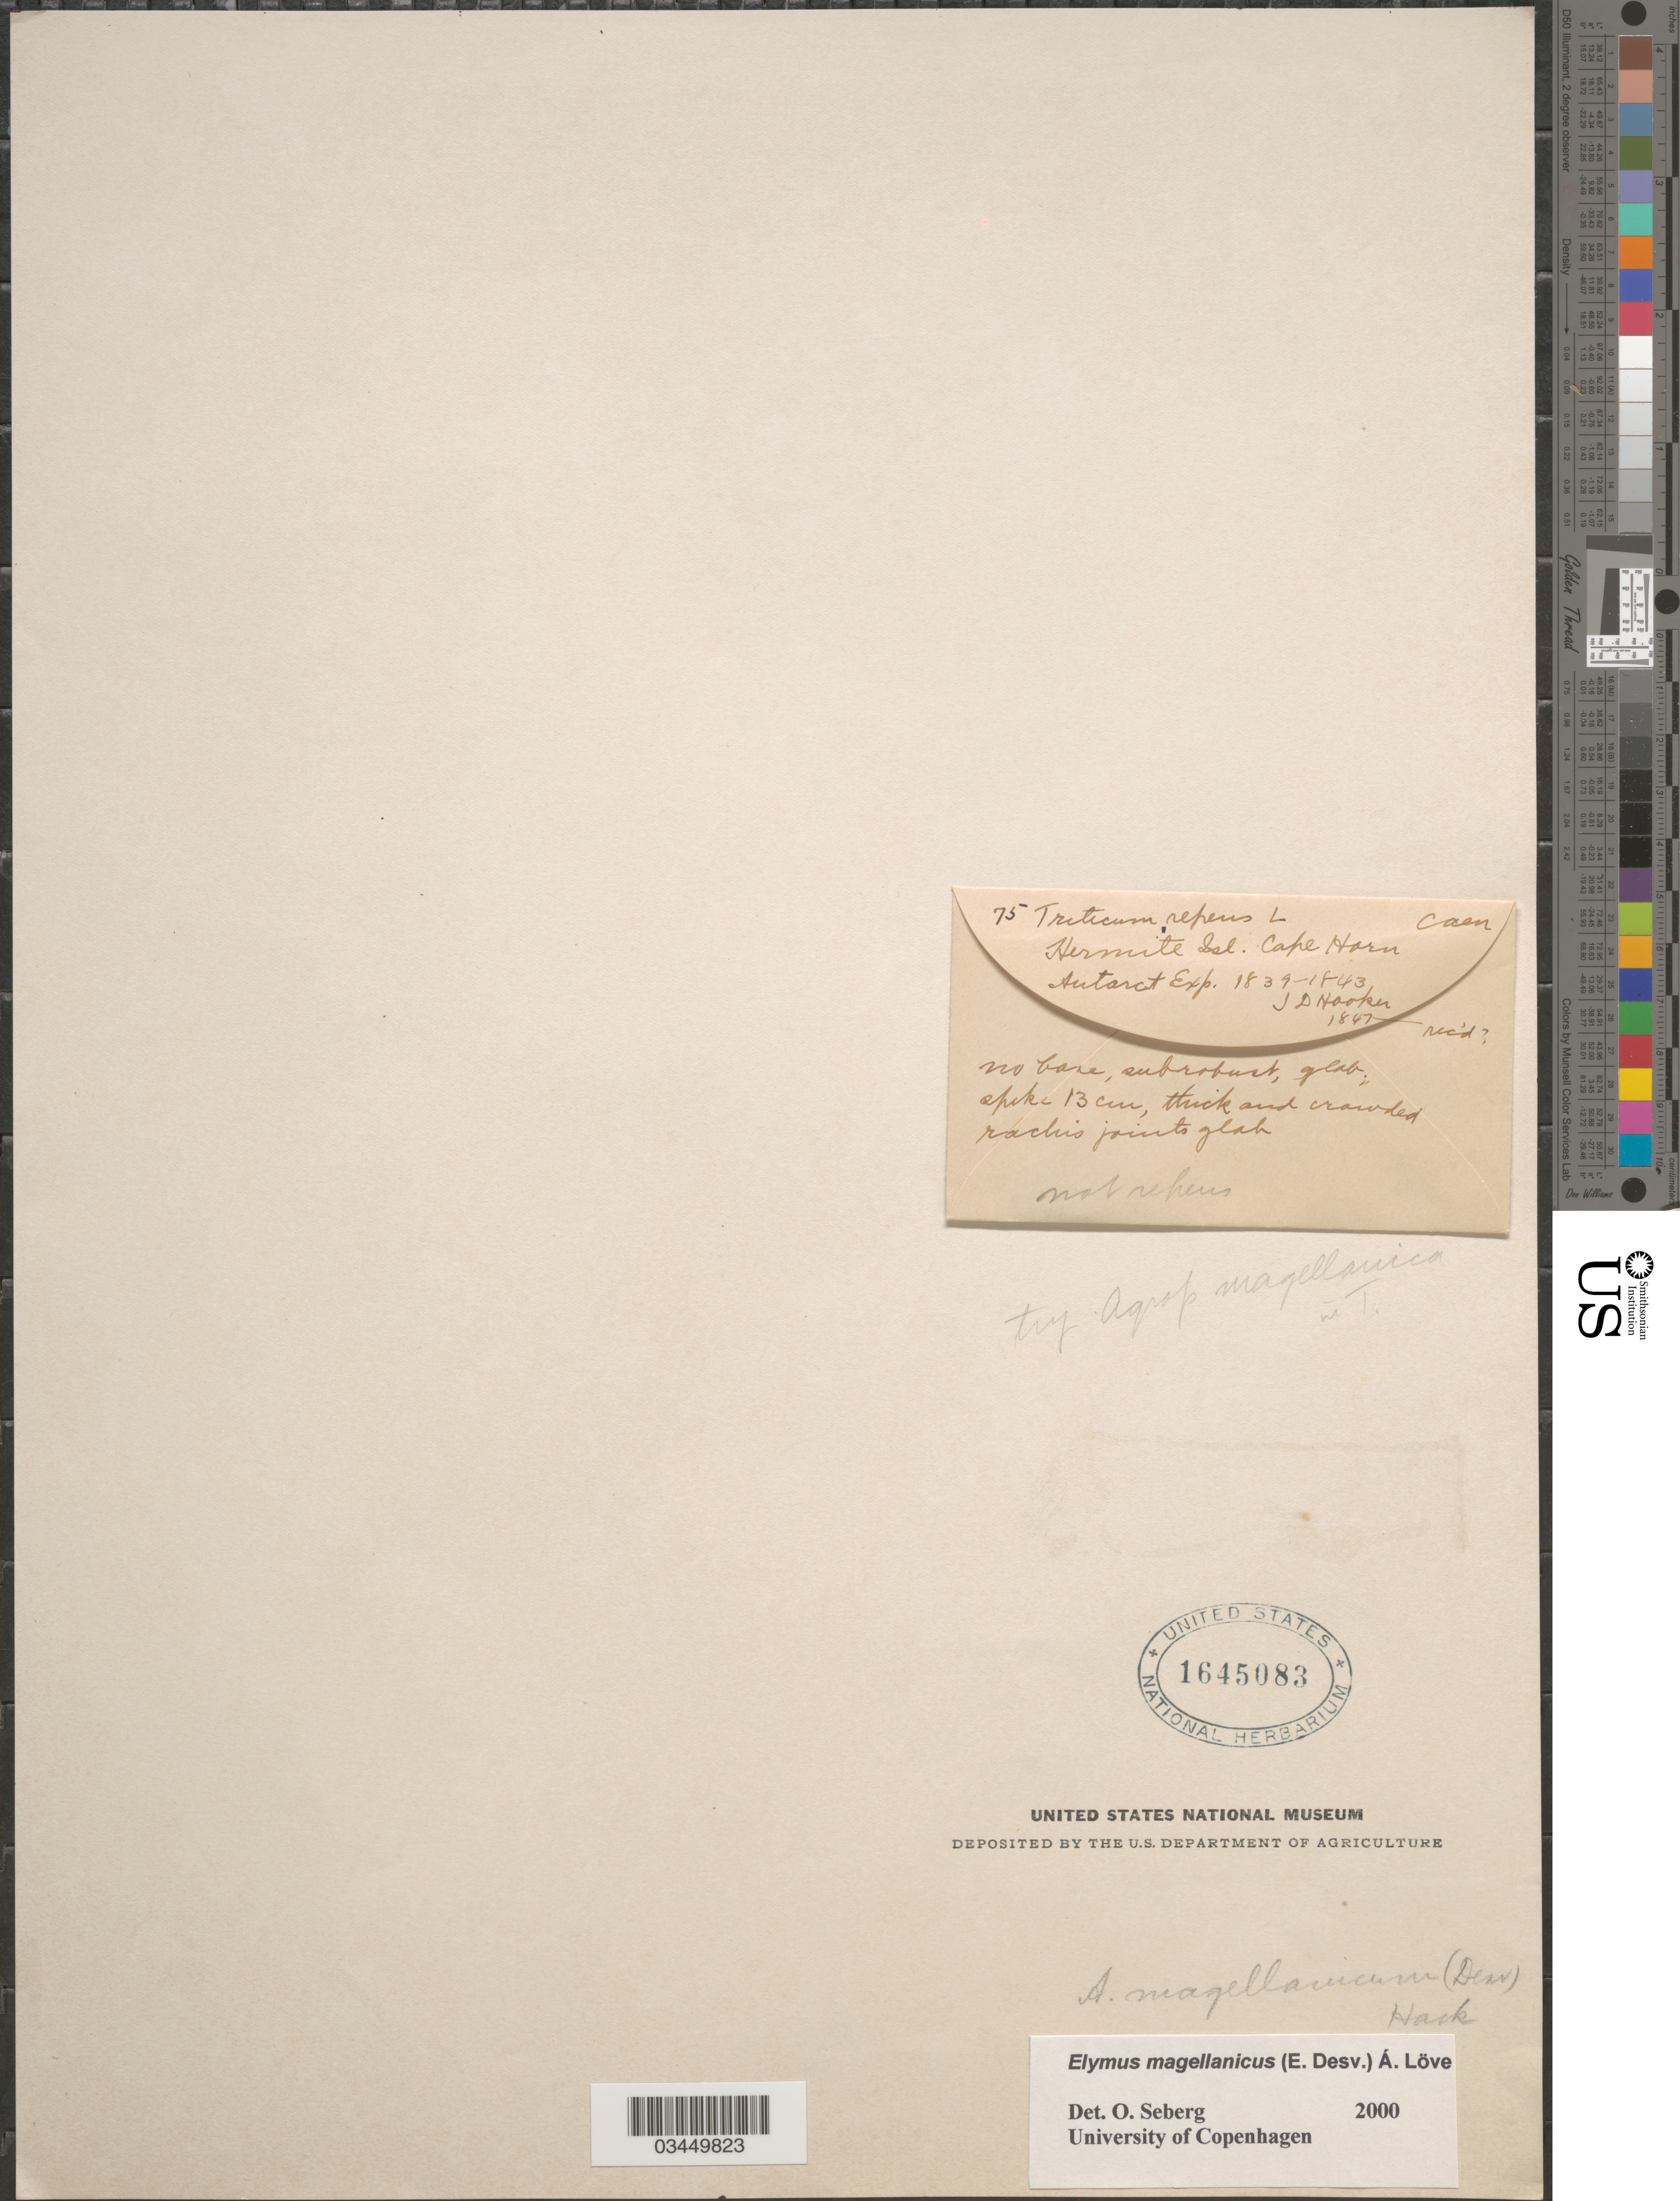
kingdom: Plantae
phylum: Tracheophyta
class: Liliopsida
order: Poales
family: Poaceae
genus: Elymus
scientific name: Elymus magellanicus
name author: (É. Desv.) Á. Löve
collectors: J. D. Hooker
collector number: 75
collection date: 1839/1843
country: Chile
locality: Hermite Isl. Cape Horn. Antarct Exp. 1839-1843.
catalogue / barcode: US 1645083